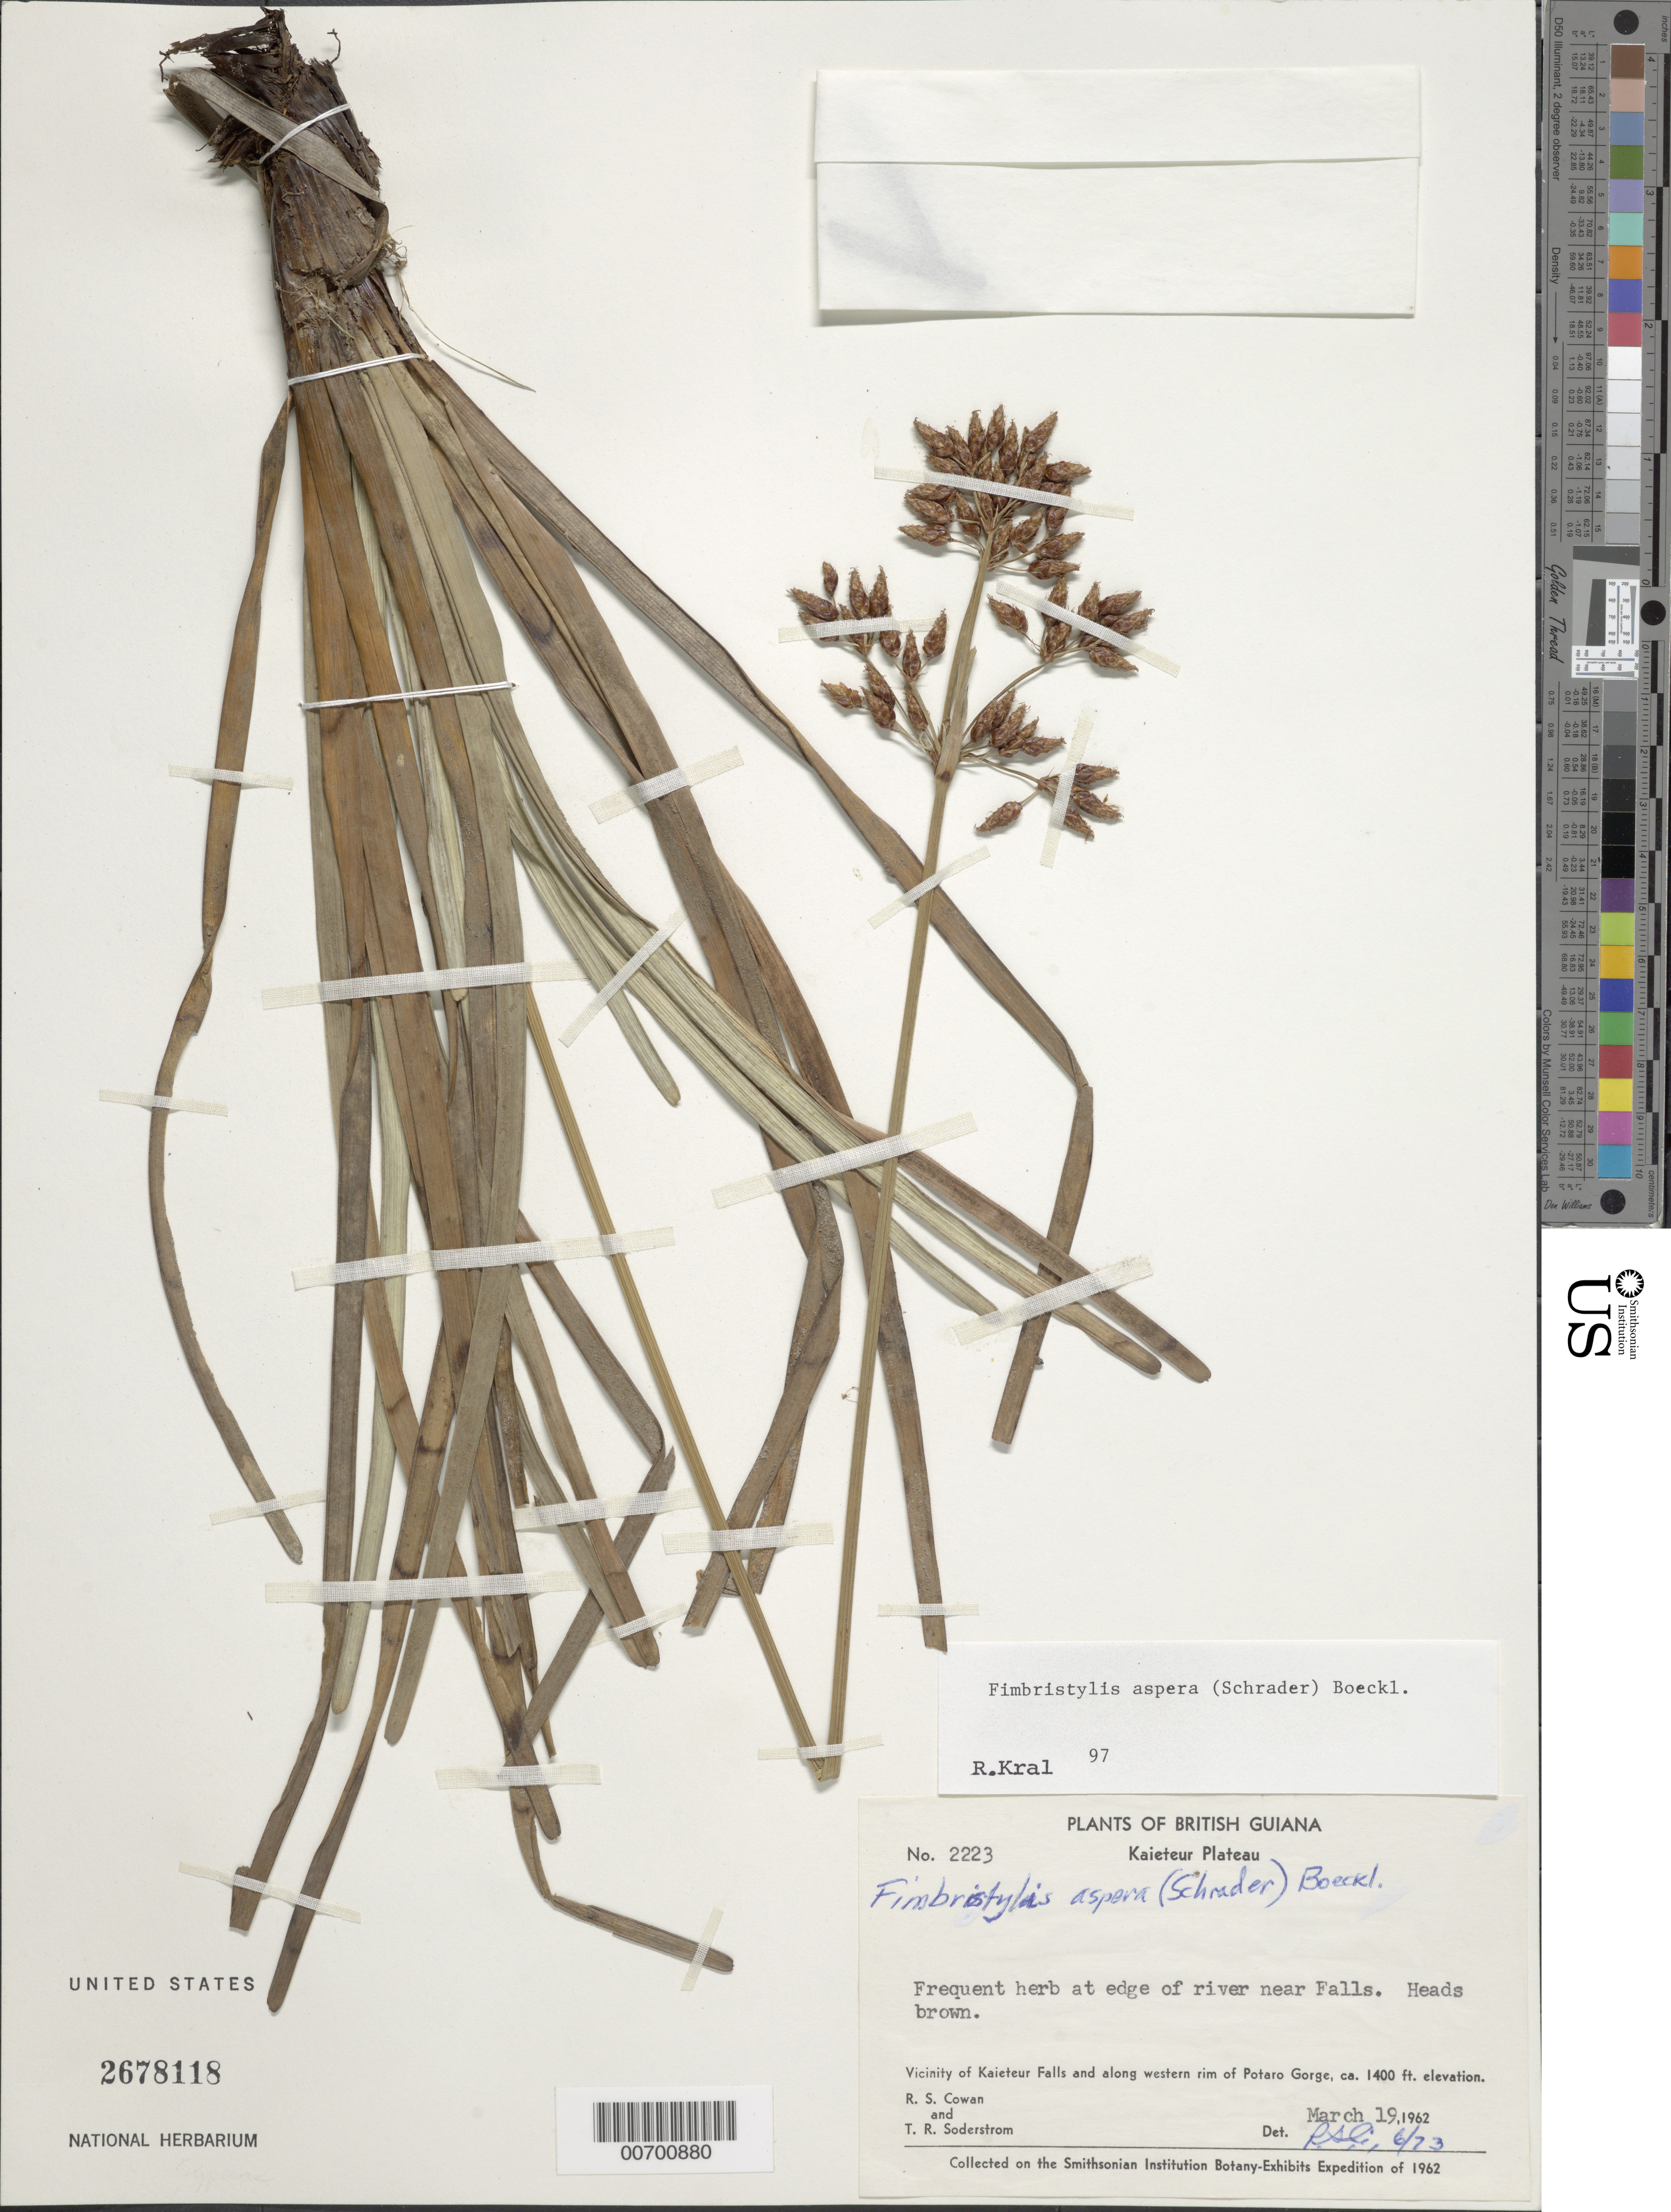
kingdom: Plantae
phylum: Tracheophyta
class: Liliopsida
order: Poales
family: Cyperaceae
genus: Fimbristylis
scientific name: Fimbristylis aspera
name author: (Schrad.) Boeckeler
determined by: Kral, Robert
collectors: R. S. Cowan & T. R. Soderstrom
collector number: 2223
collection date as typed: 19-Mar-62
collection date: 1962-03-19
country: Guyana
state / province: Potaro-Siparuni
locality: Kaieteur Falls, Potaro R.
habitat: Edge of river near Falls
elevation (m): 427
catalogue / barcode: US 2678118